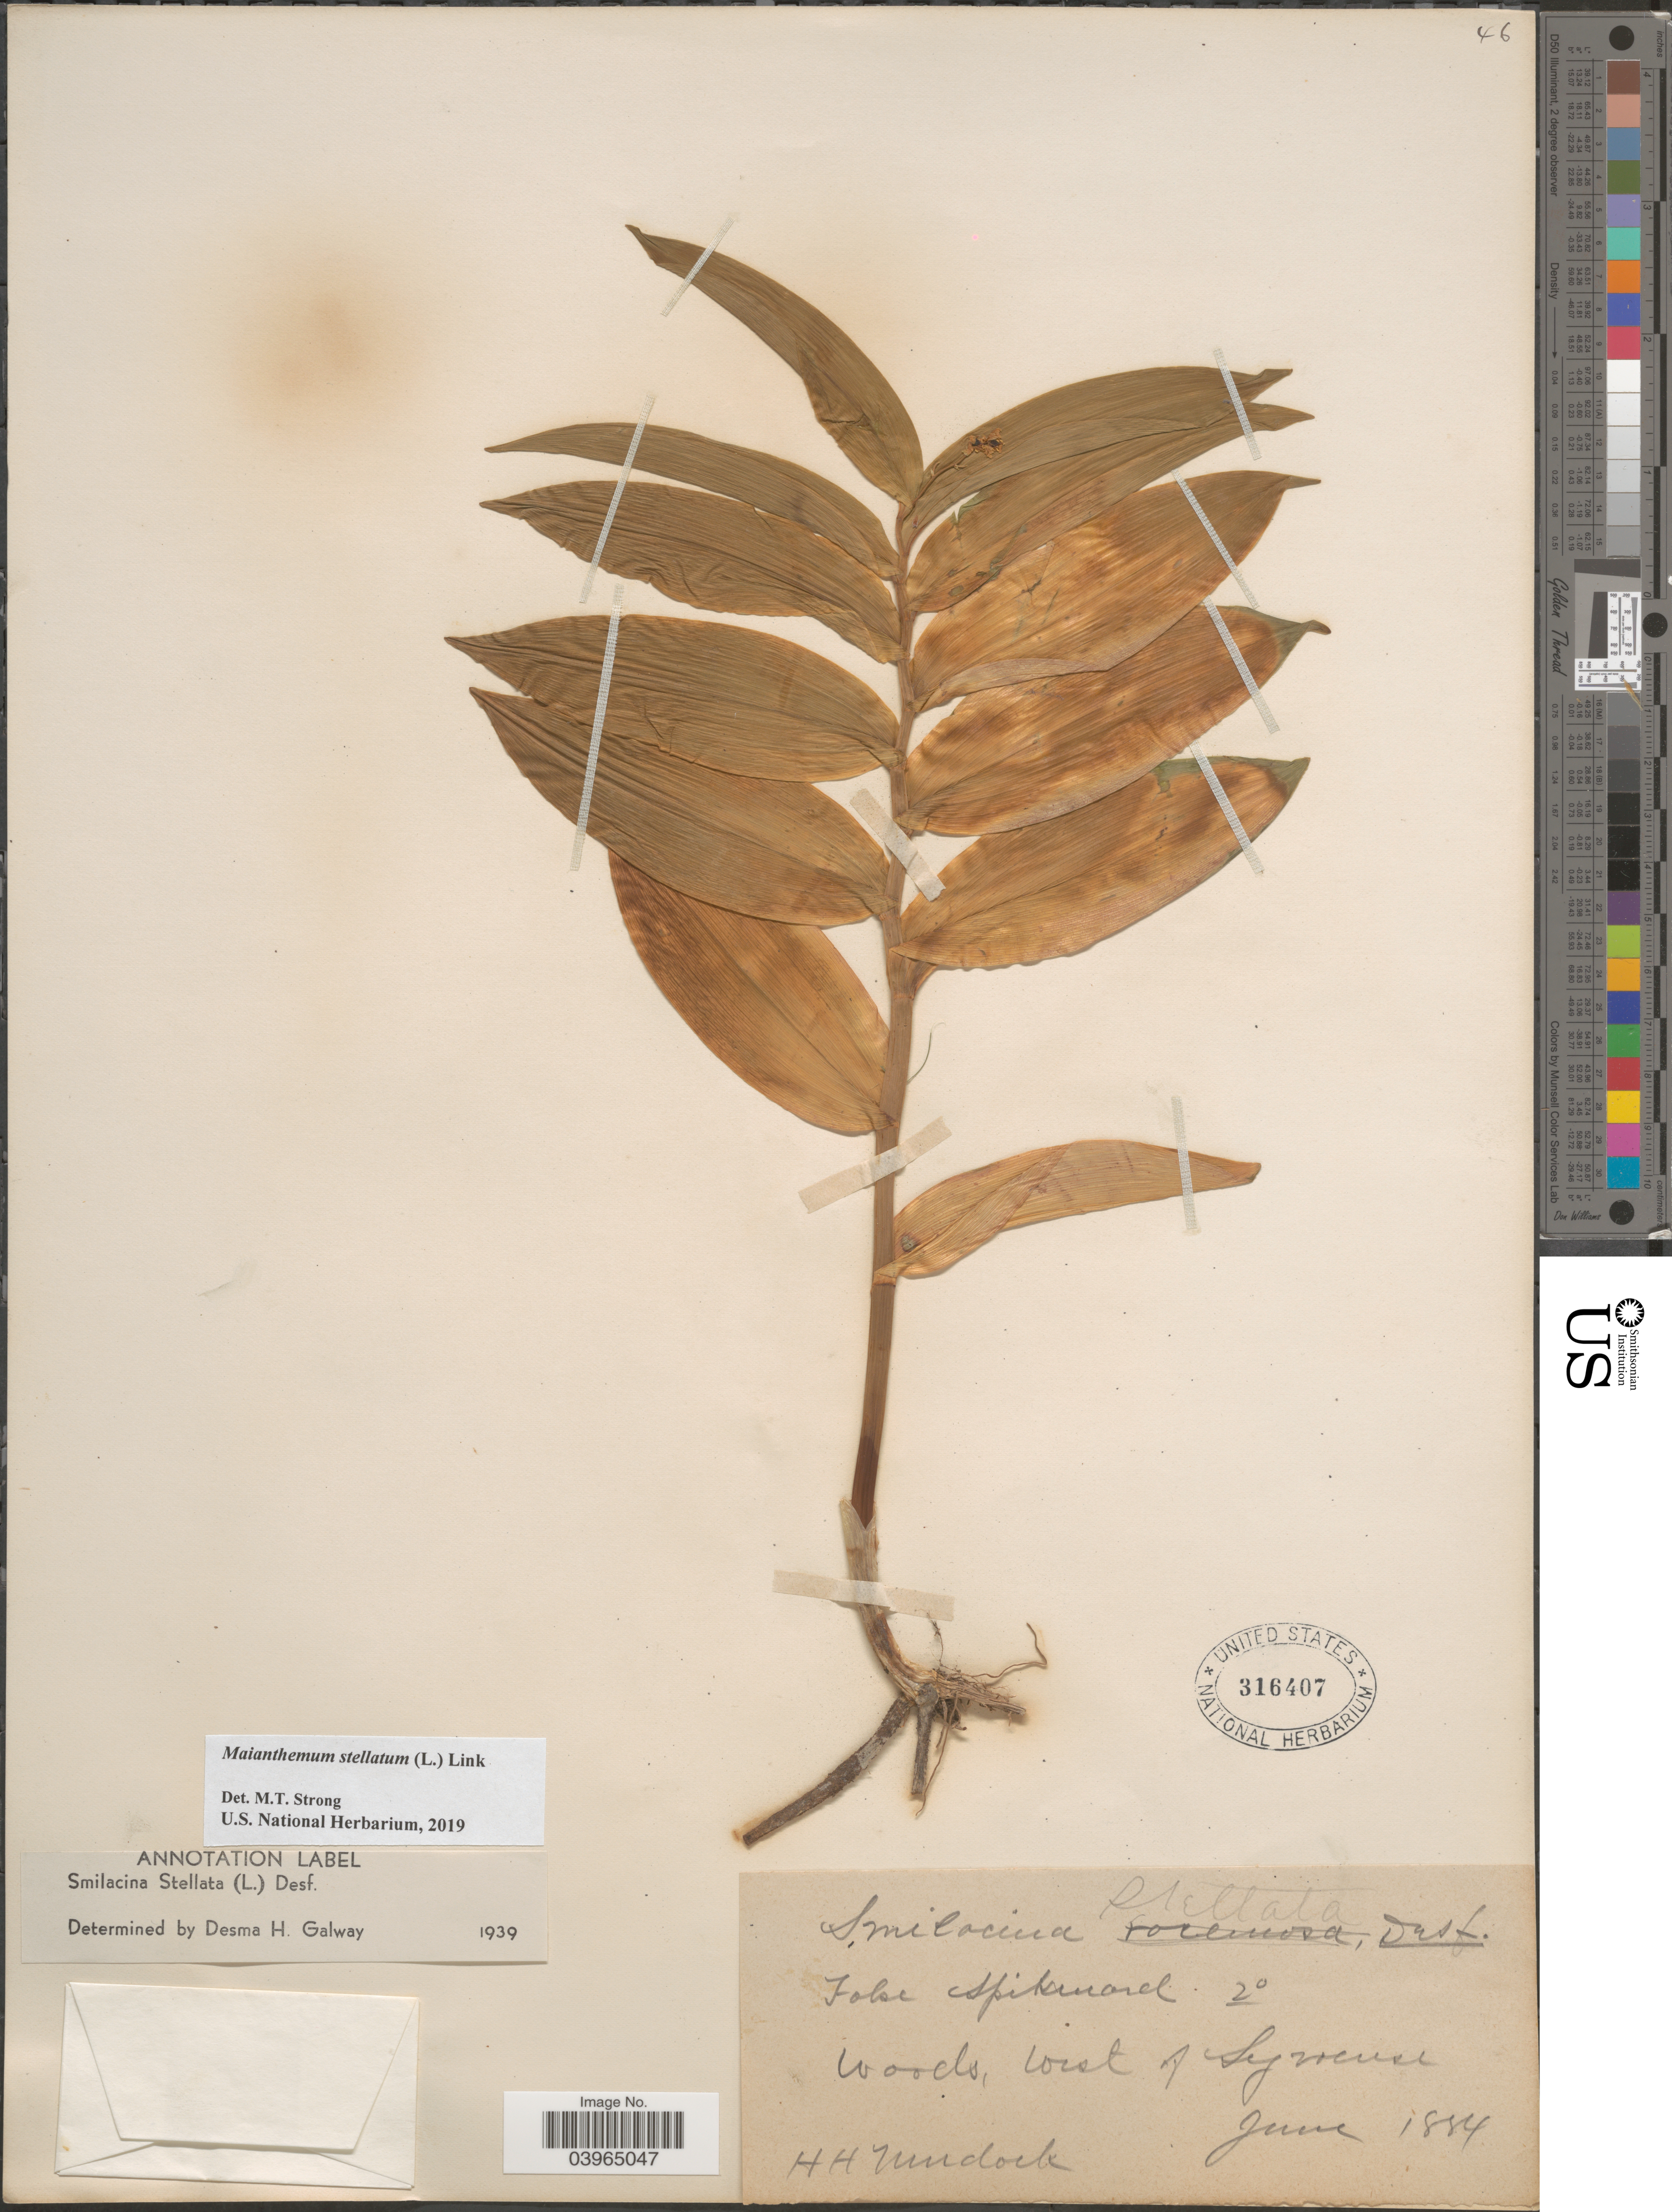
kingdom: Plantae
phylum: Tracheophyta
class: Liliopsida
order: Asparagales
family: Asparagaceae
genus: Maianthemum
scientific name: Maianthemum stellatum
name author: (L.) Link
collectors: H. H. Murdock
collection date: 1884-06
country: United States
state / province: New York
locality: False spitanaret. Woods, west of Syracuse.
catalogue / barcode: US 316407